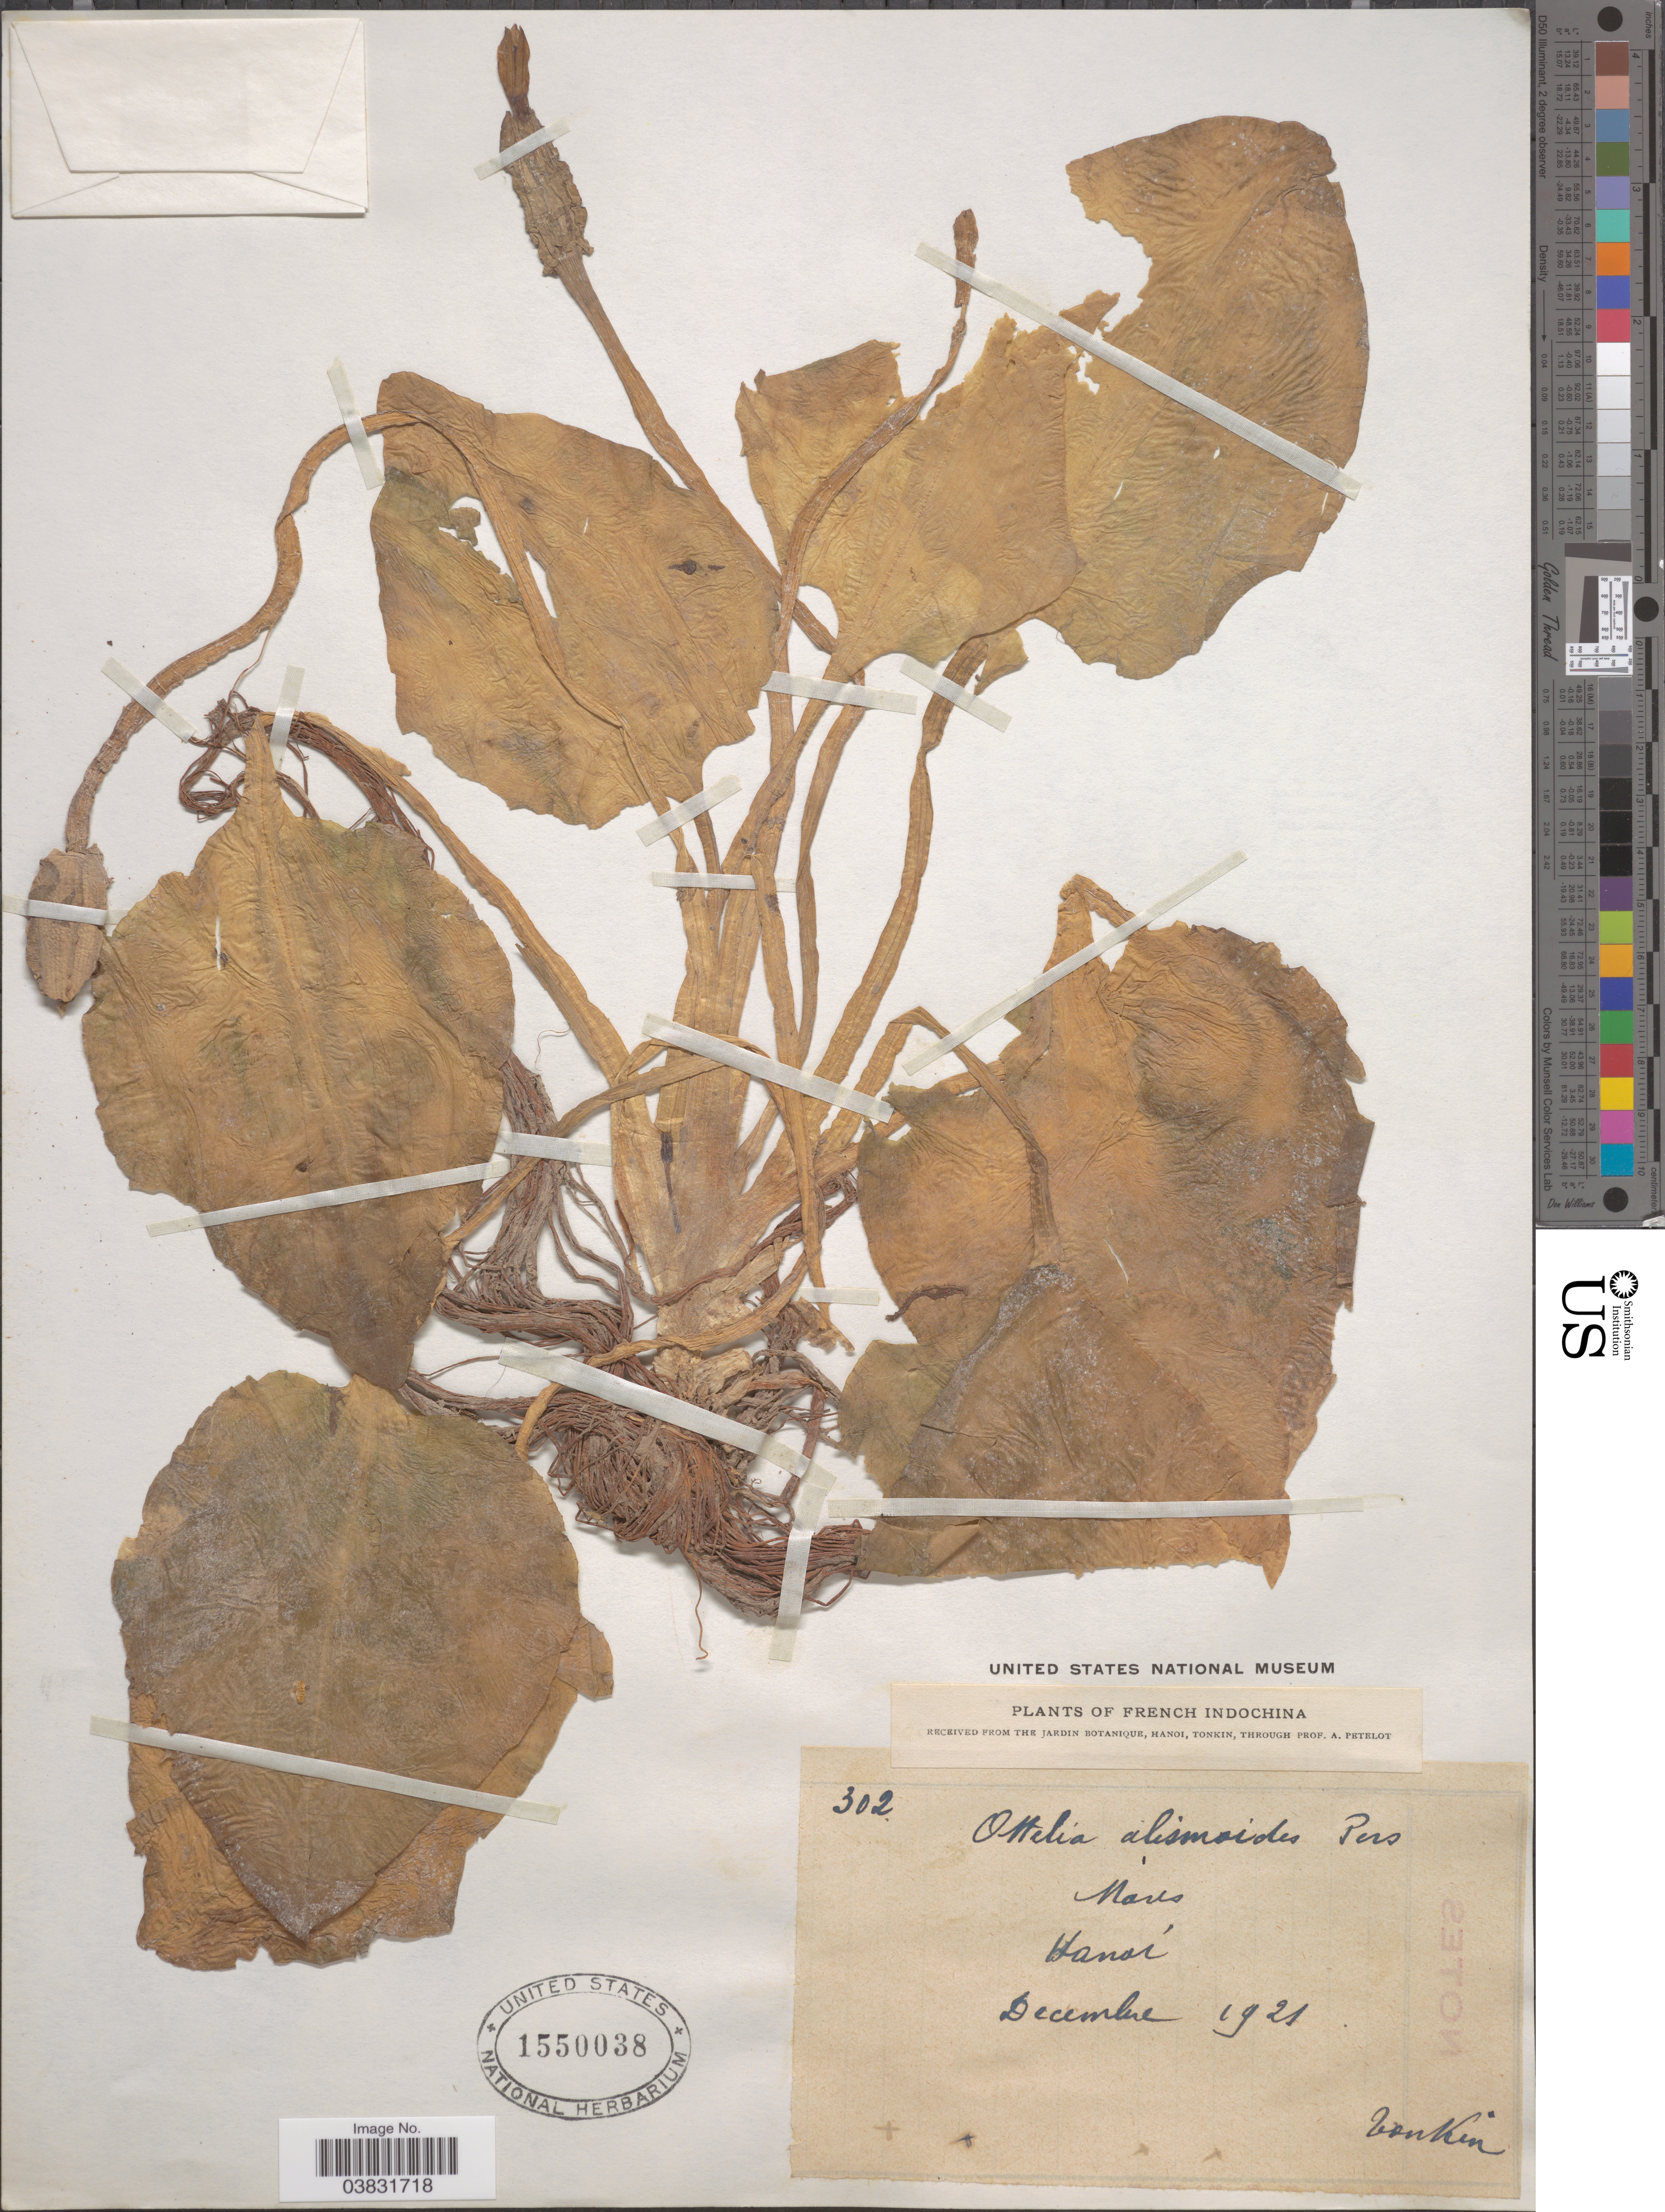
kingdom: Plantae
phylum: Tracheophyta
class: Liliopsida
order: Alismatales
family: Hydrocharitaceae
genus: Ottelia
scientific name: Ottelia alismoides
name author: Pers.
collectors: P. A. Pételot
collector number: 302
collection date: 1921-12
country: Vietnam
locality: French Indochina. Hanoi.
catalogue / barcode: US 1550038